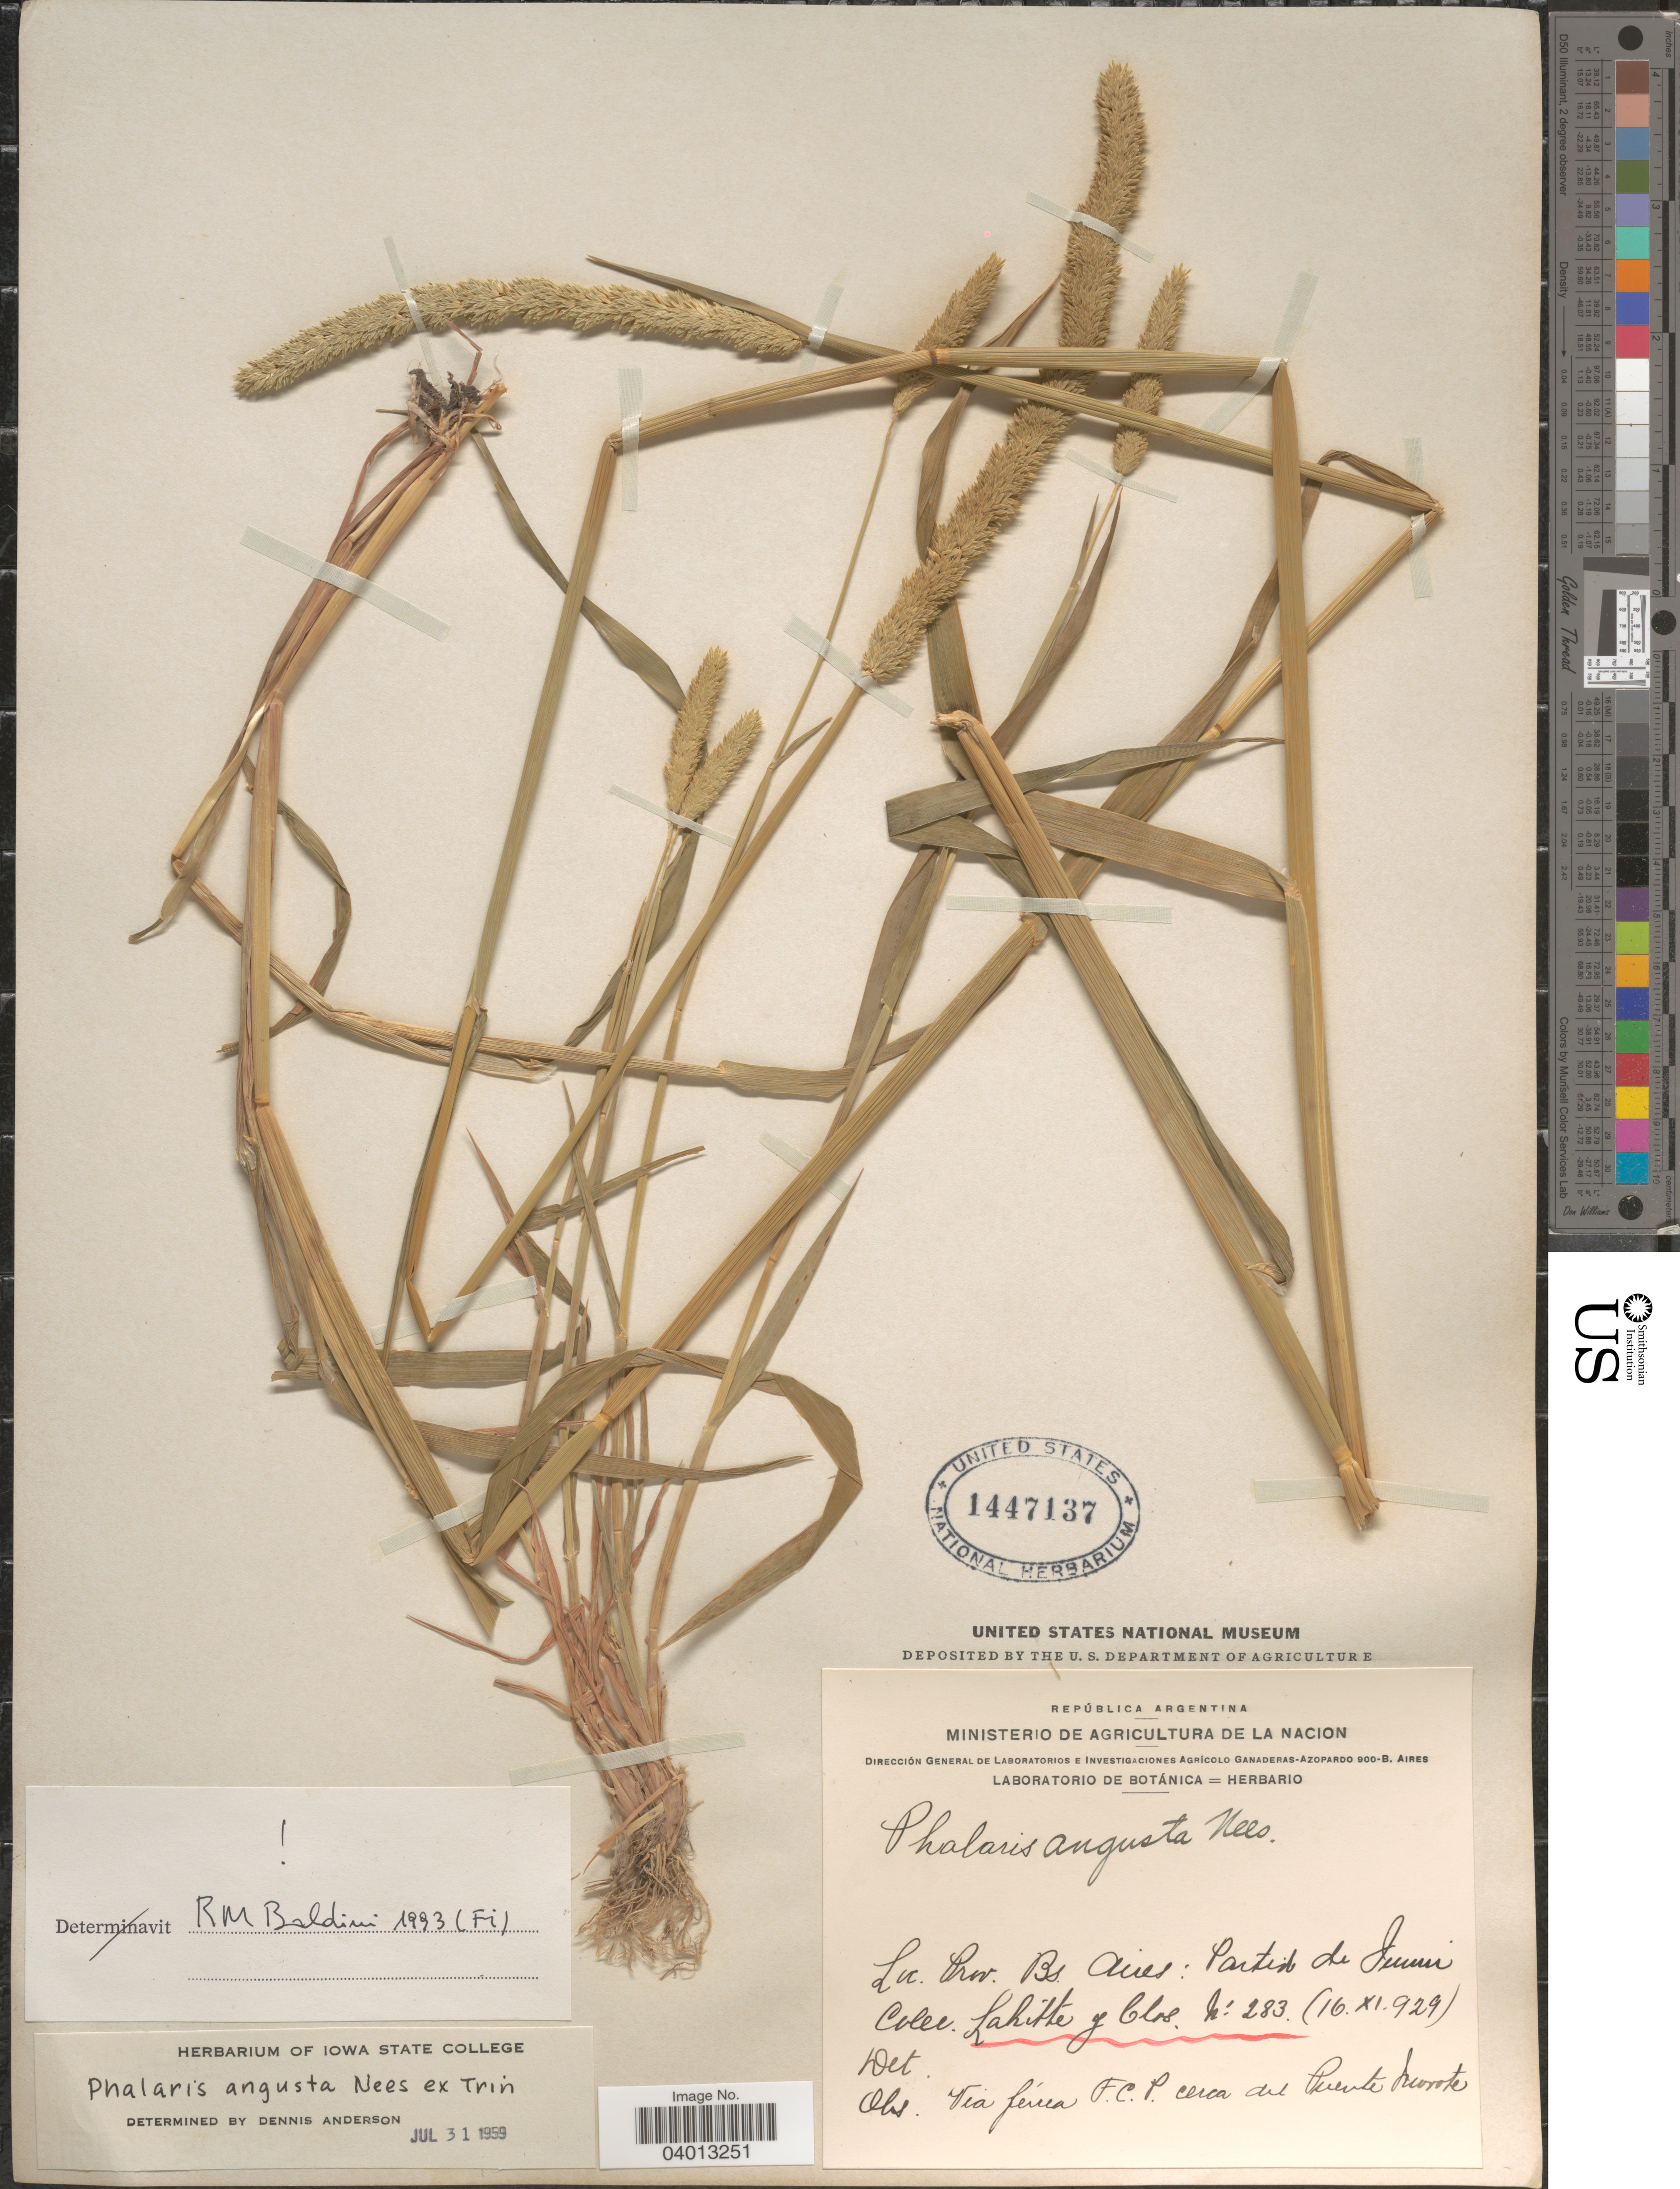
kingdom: Plantae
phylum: Tracheophyta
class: Liliopsida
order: Poales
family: Poaceae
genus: Phalaris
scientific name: Phalaris angusta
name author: Nees ex Trin.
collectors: -. Lahitte & Clos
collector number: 283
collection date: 1929-11-16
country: Argentina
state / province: Buenos Aires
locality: Prov. Bs. Aires : Partido de Junin. Via férua F.C.P. cerca del Puente Morote [interpreted].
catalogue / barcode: US 1447137